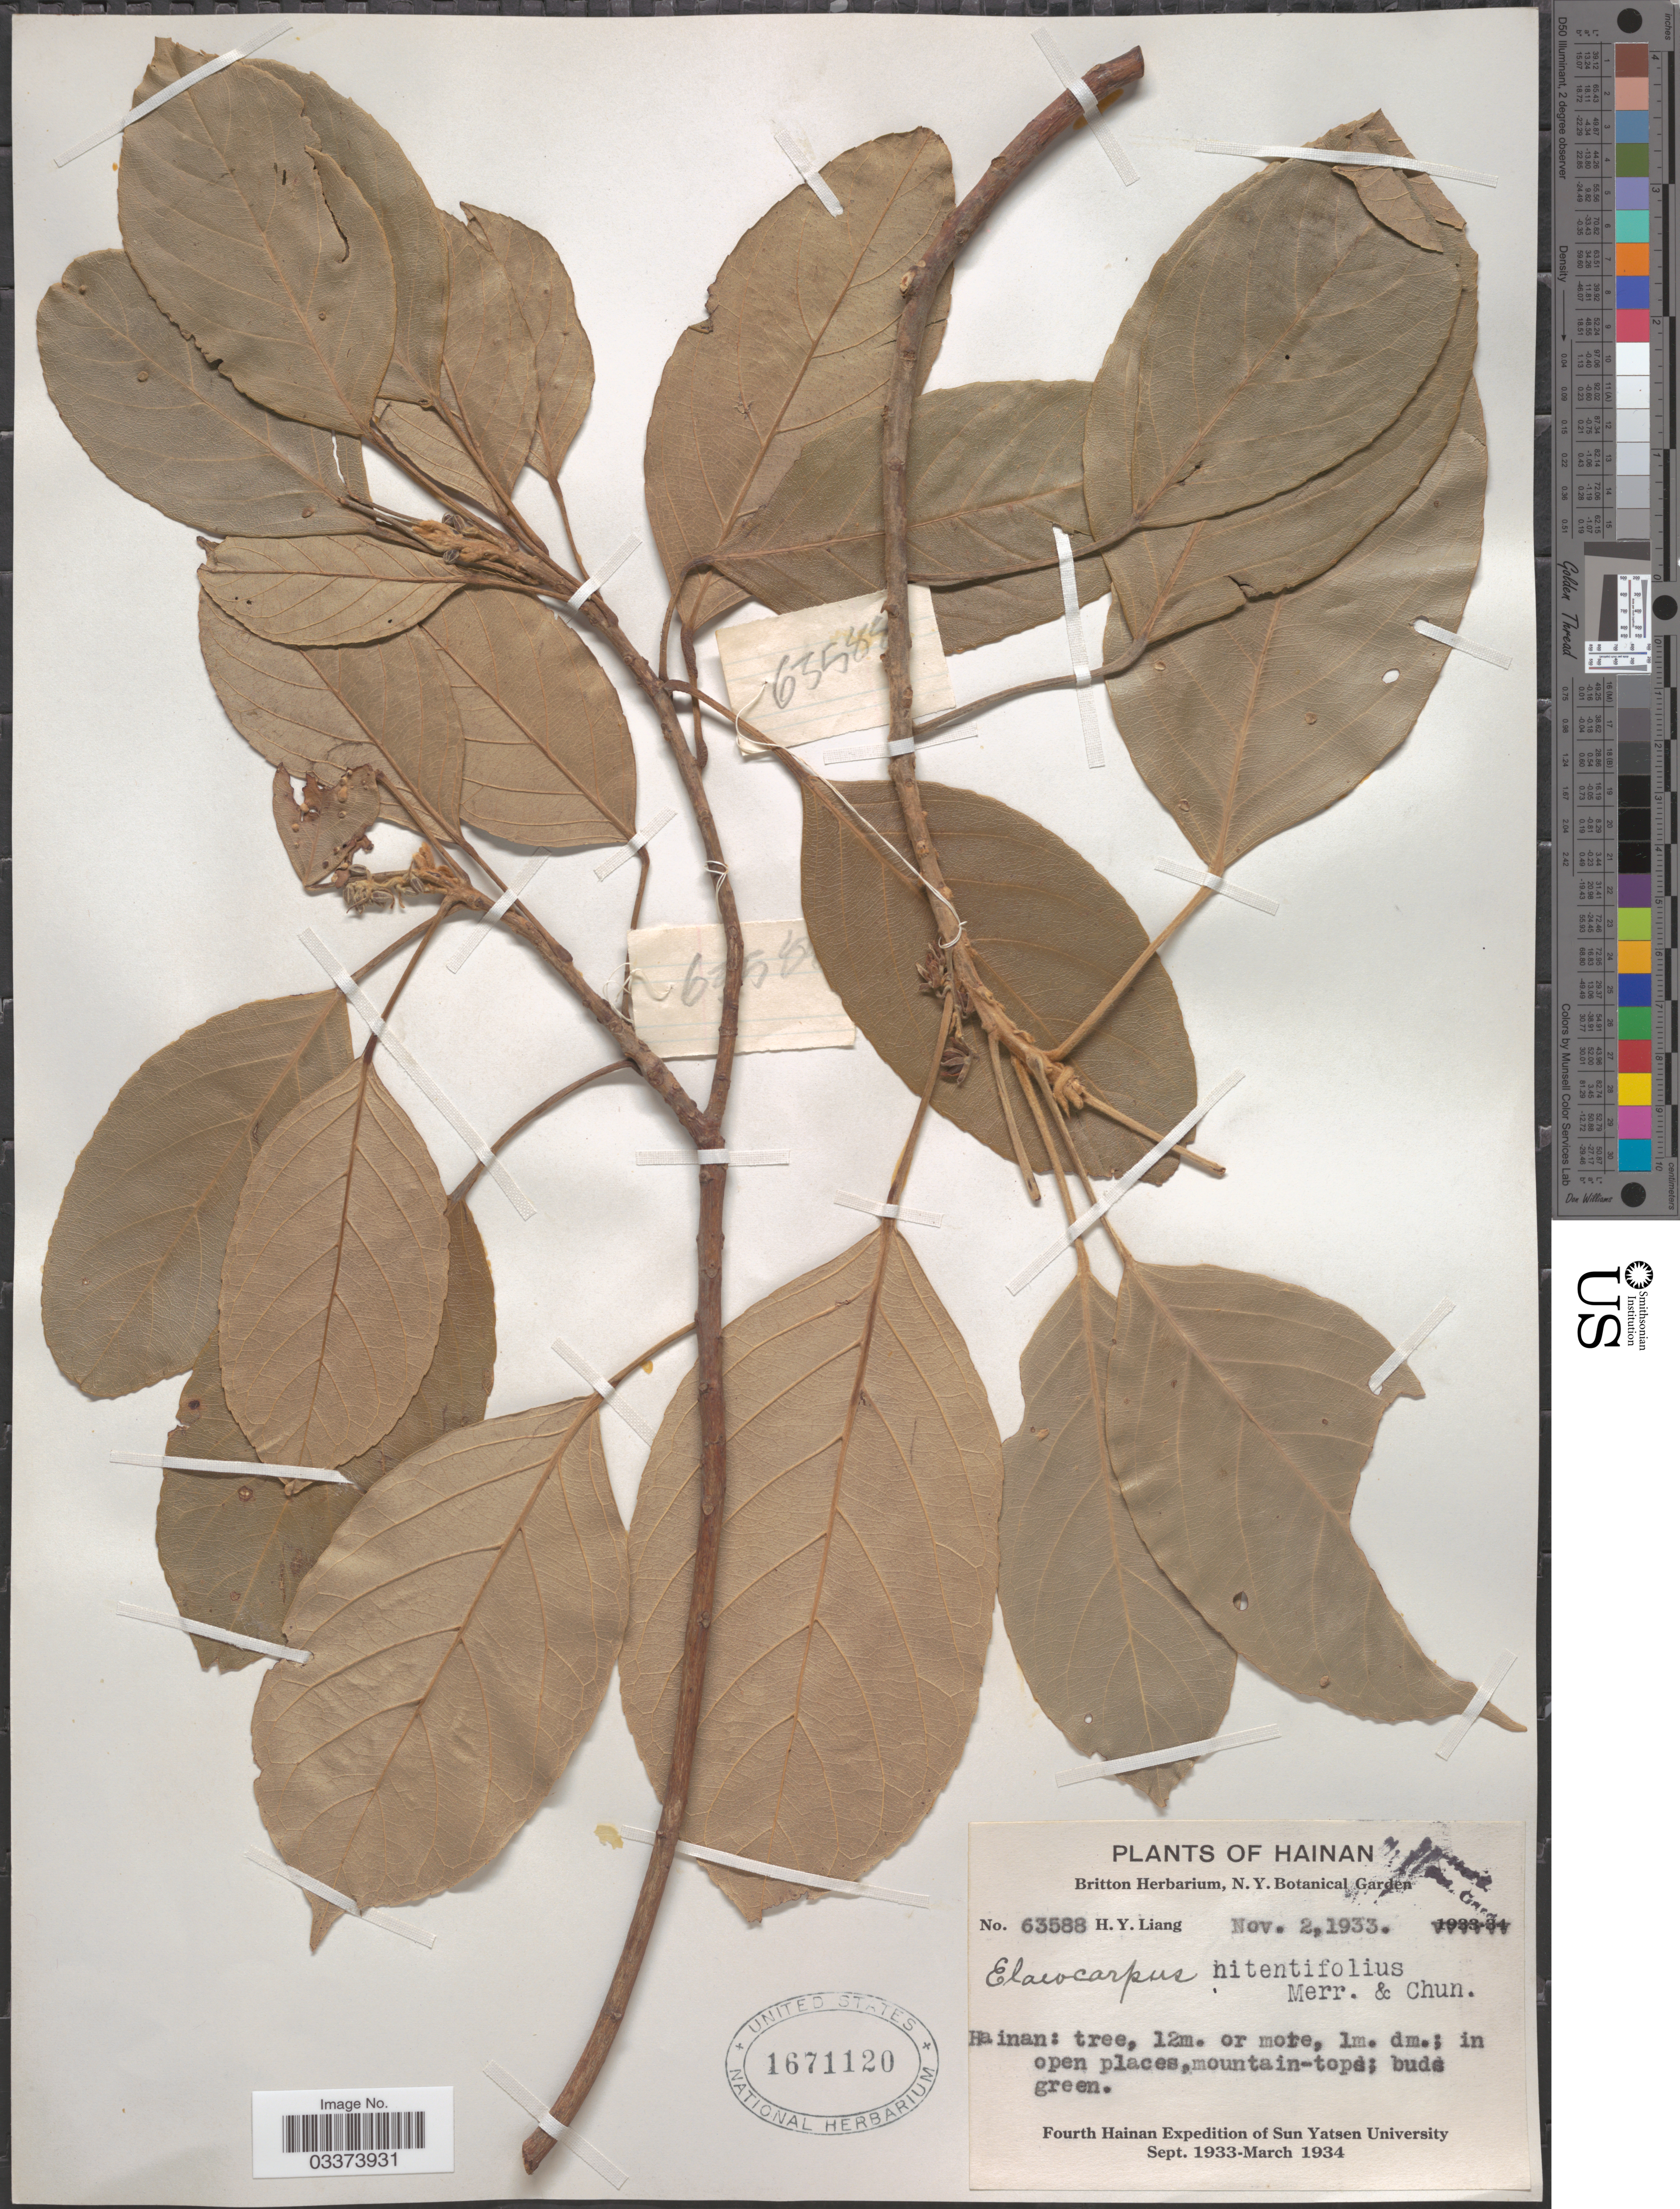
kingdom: Plantae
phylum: Tracheophyta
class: Magnoliopsida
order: Oxalidales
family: Elaeocarpaceae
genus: Elaeocarpus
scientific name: Elaeocarpus nitentifolius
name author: Merr. & Chun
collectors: H. Y. Liang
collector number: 63588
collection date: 1933-11-02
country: China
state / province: Hainan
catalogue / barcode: US 1671120